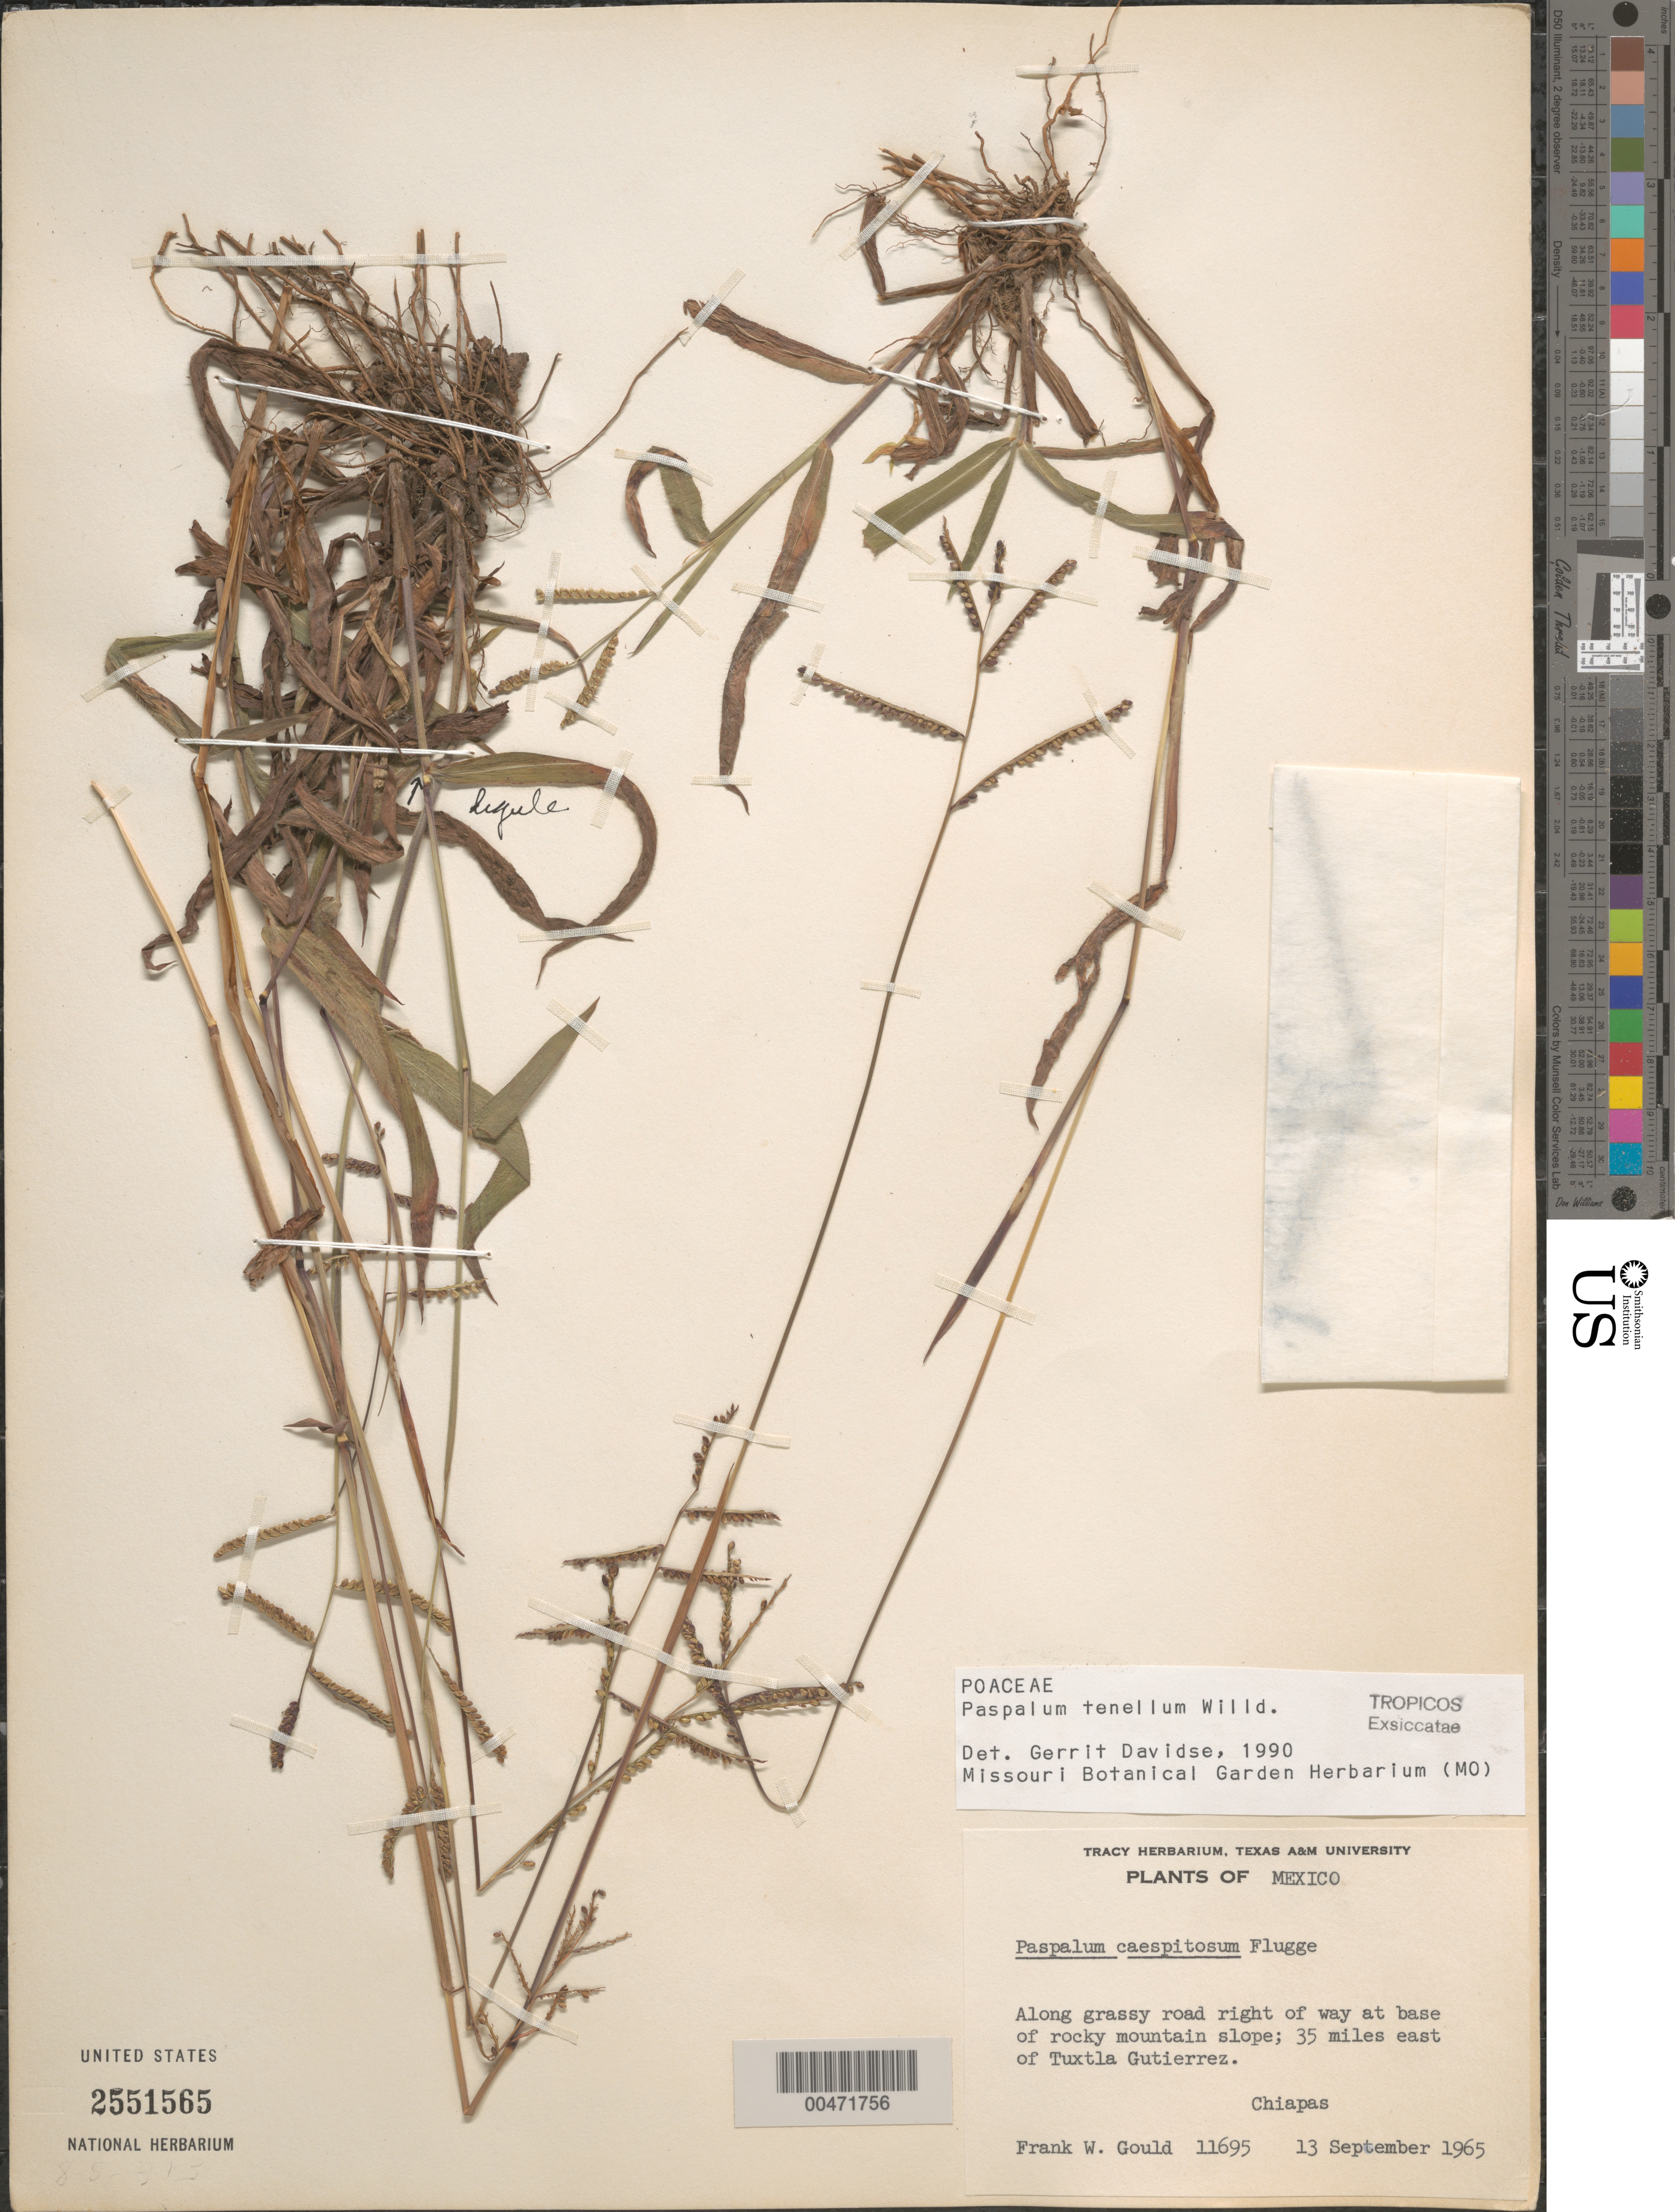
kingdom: Plantae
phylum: Tracheophyta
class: Liliopsida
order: Poales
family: Poaceae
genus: Paspalum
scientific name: Paspalum tenellum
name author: Willd.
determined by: Davidse, Gerrit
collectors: F. W. Gould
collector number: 11695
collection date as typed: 13 Sep 1965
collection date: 1965-09-13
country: Mexico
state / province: Chiapas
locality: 35 mi E of Tuxtla Gutierrez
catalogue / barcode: US 2551565